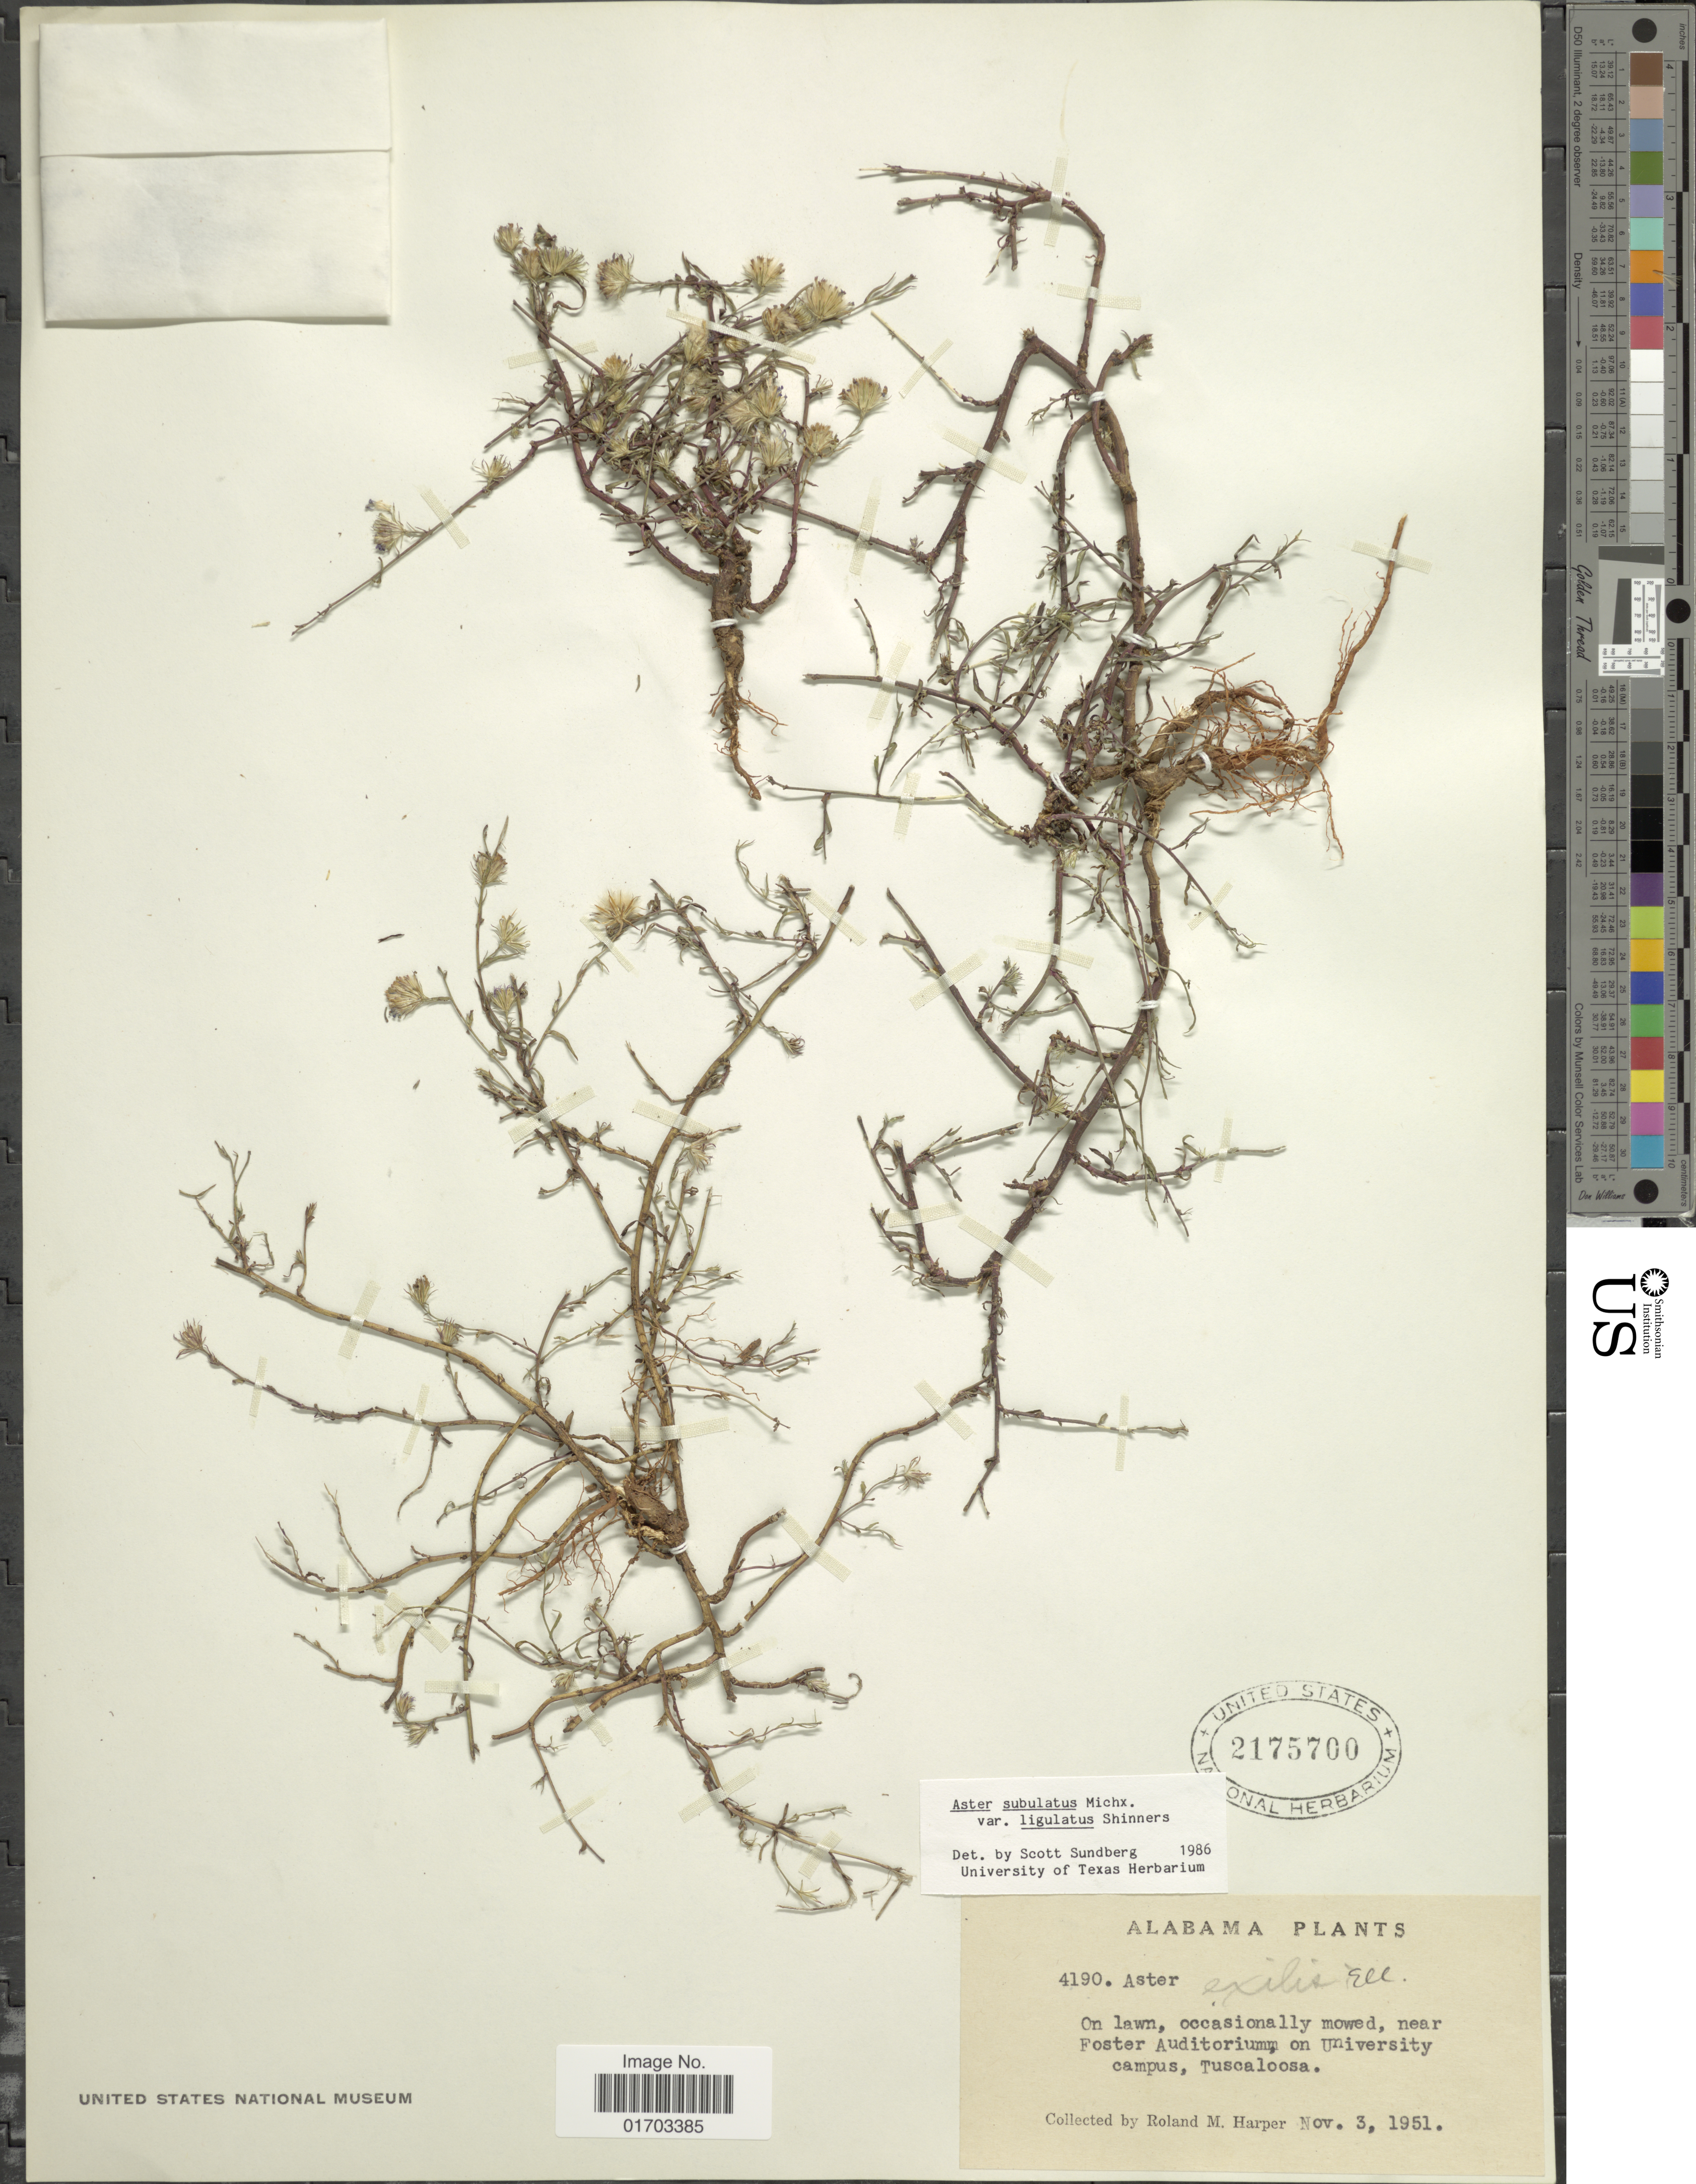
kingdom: Plantae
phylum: Tracheophyta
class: Magnoliopsida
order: Asterales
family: Asteraceae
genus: Symphyotrichum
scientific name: Symphyotrichum subulatum var. ligulatum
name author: (Shinners) S.D. Sundb.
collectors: R. M. Harper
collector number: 4190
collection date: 1951-11-03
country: United States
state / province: Alabama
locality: On lawn, near Foster Auditorium, on University campus, Tuscaloosa.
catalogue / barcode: US 2175700